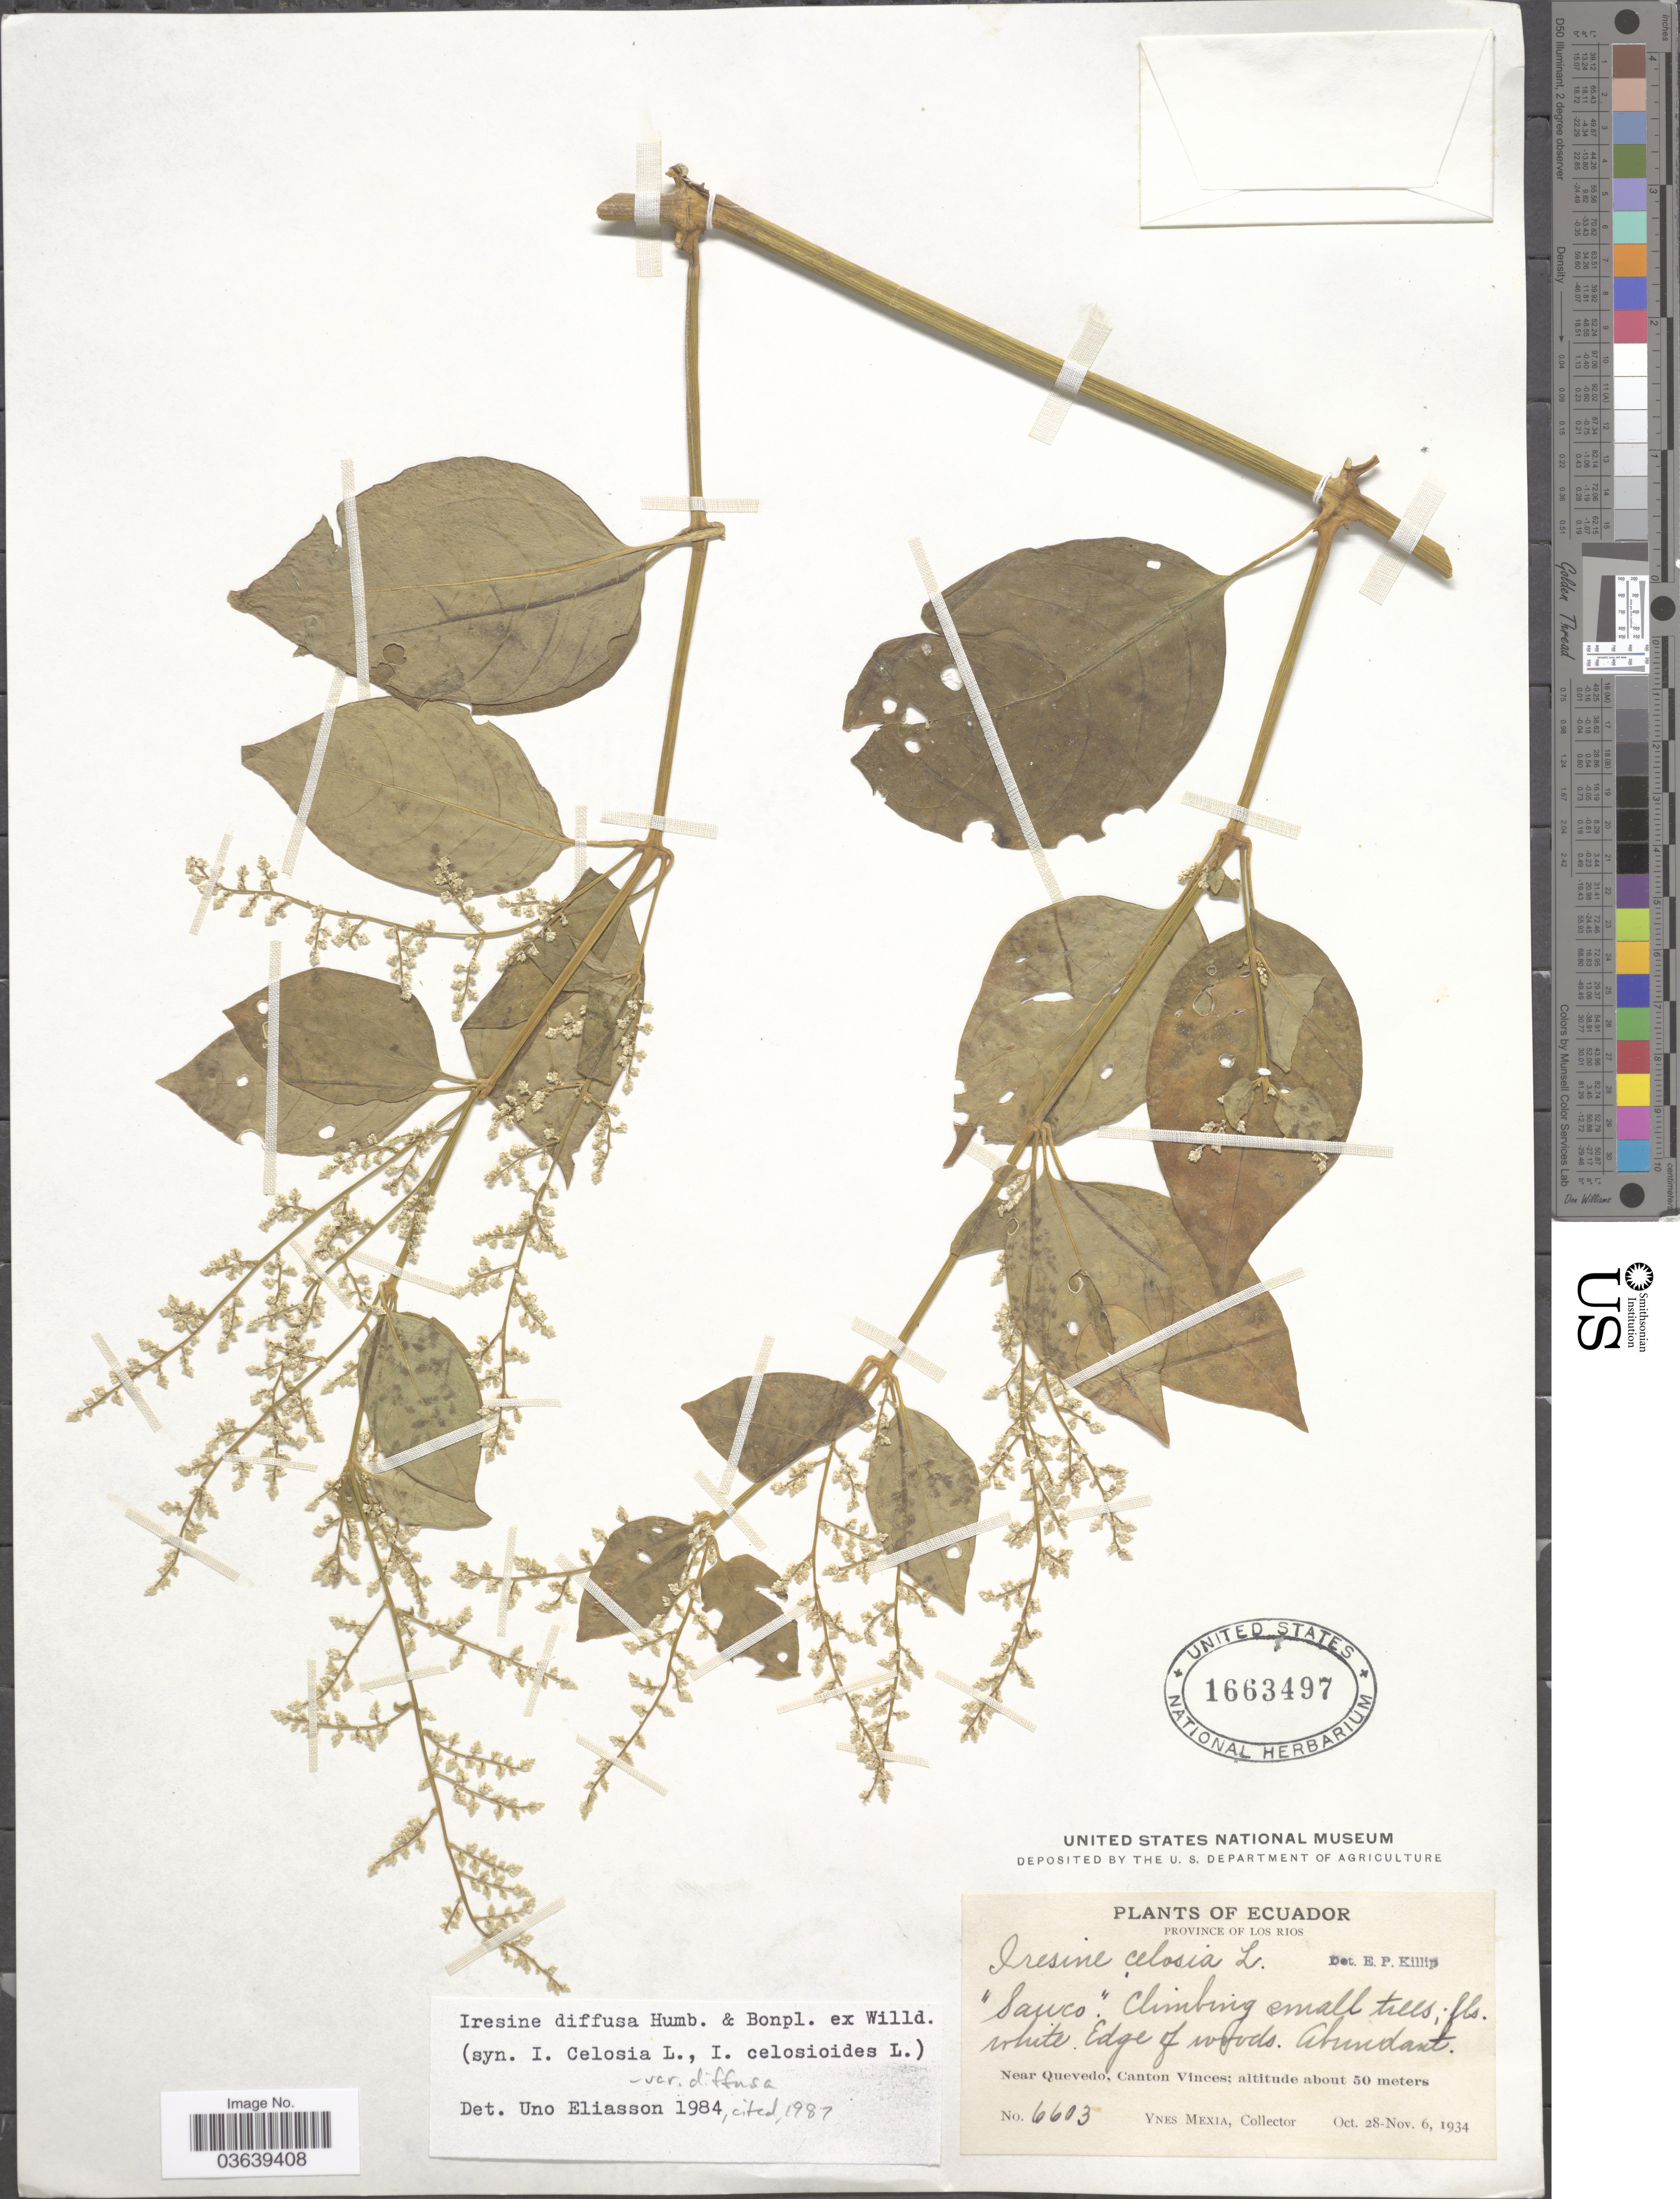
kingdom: Plantae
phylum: Tracheophyta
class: Magnoliopsida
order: Caryophyllales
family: Amaranthaceae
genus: Iresine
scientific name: Iresine diffusa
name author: Humb. & Bonpl. ex Willd.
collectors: Y. Mexia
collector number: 6603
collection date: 1934-10-28/1934-11-06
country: Ecuador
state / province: Los Ríos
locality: Near Quevedo, Canton Vinces.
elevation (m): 50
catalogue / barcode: US 1663497